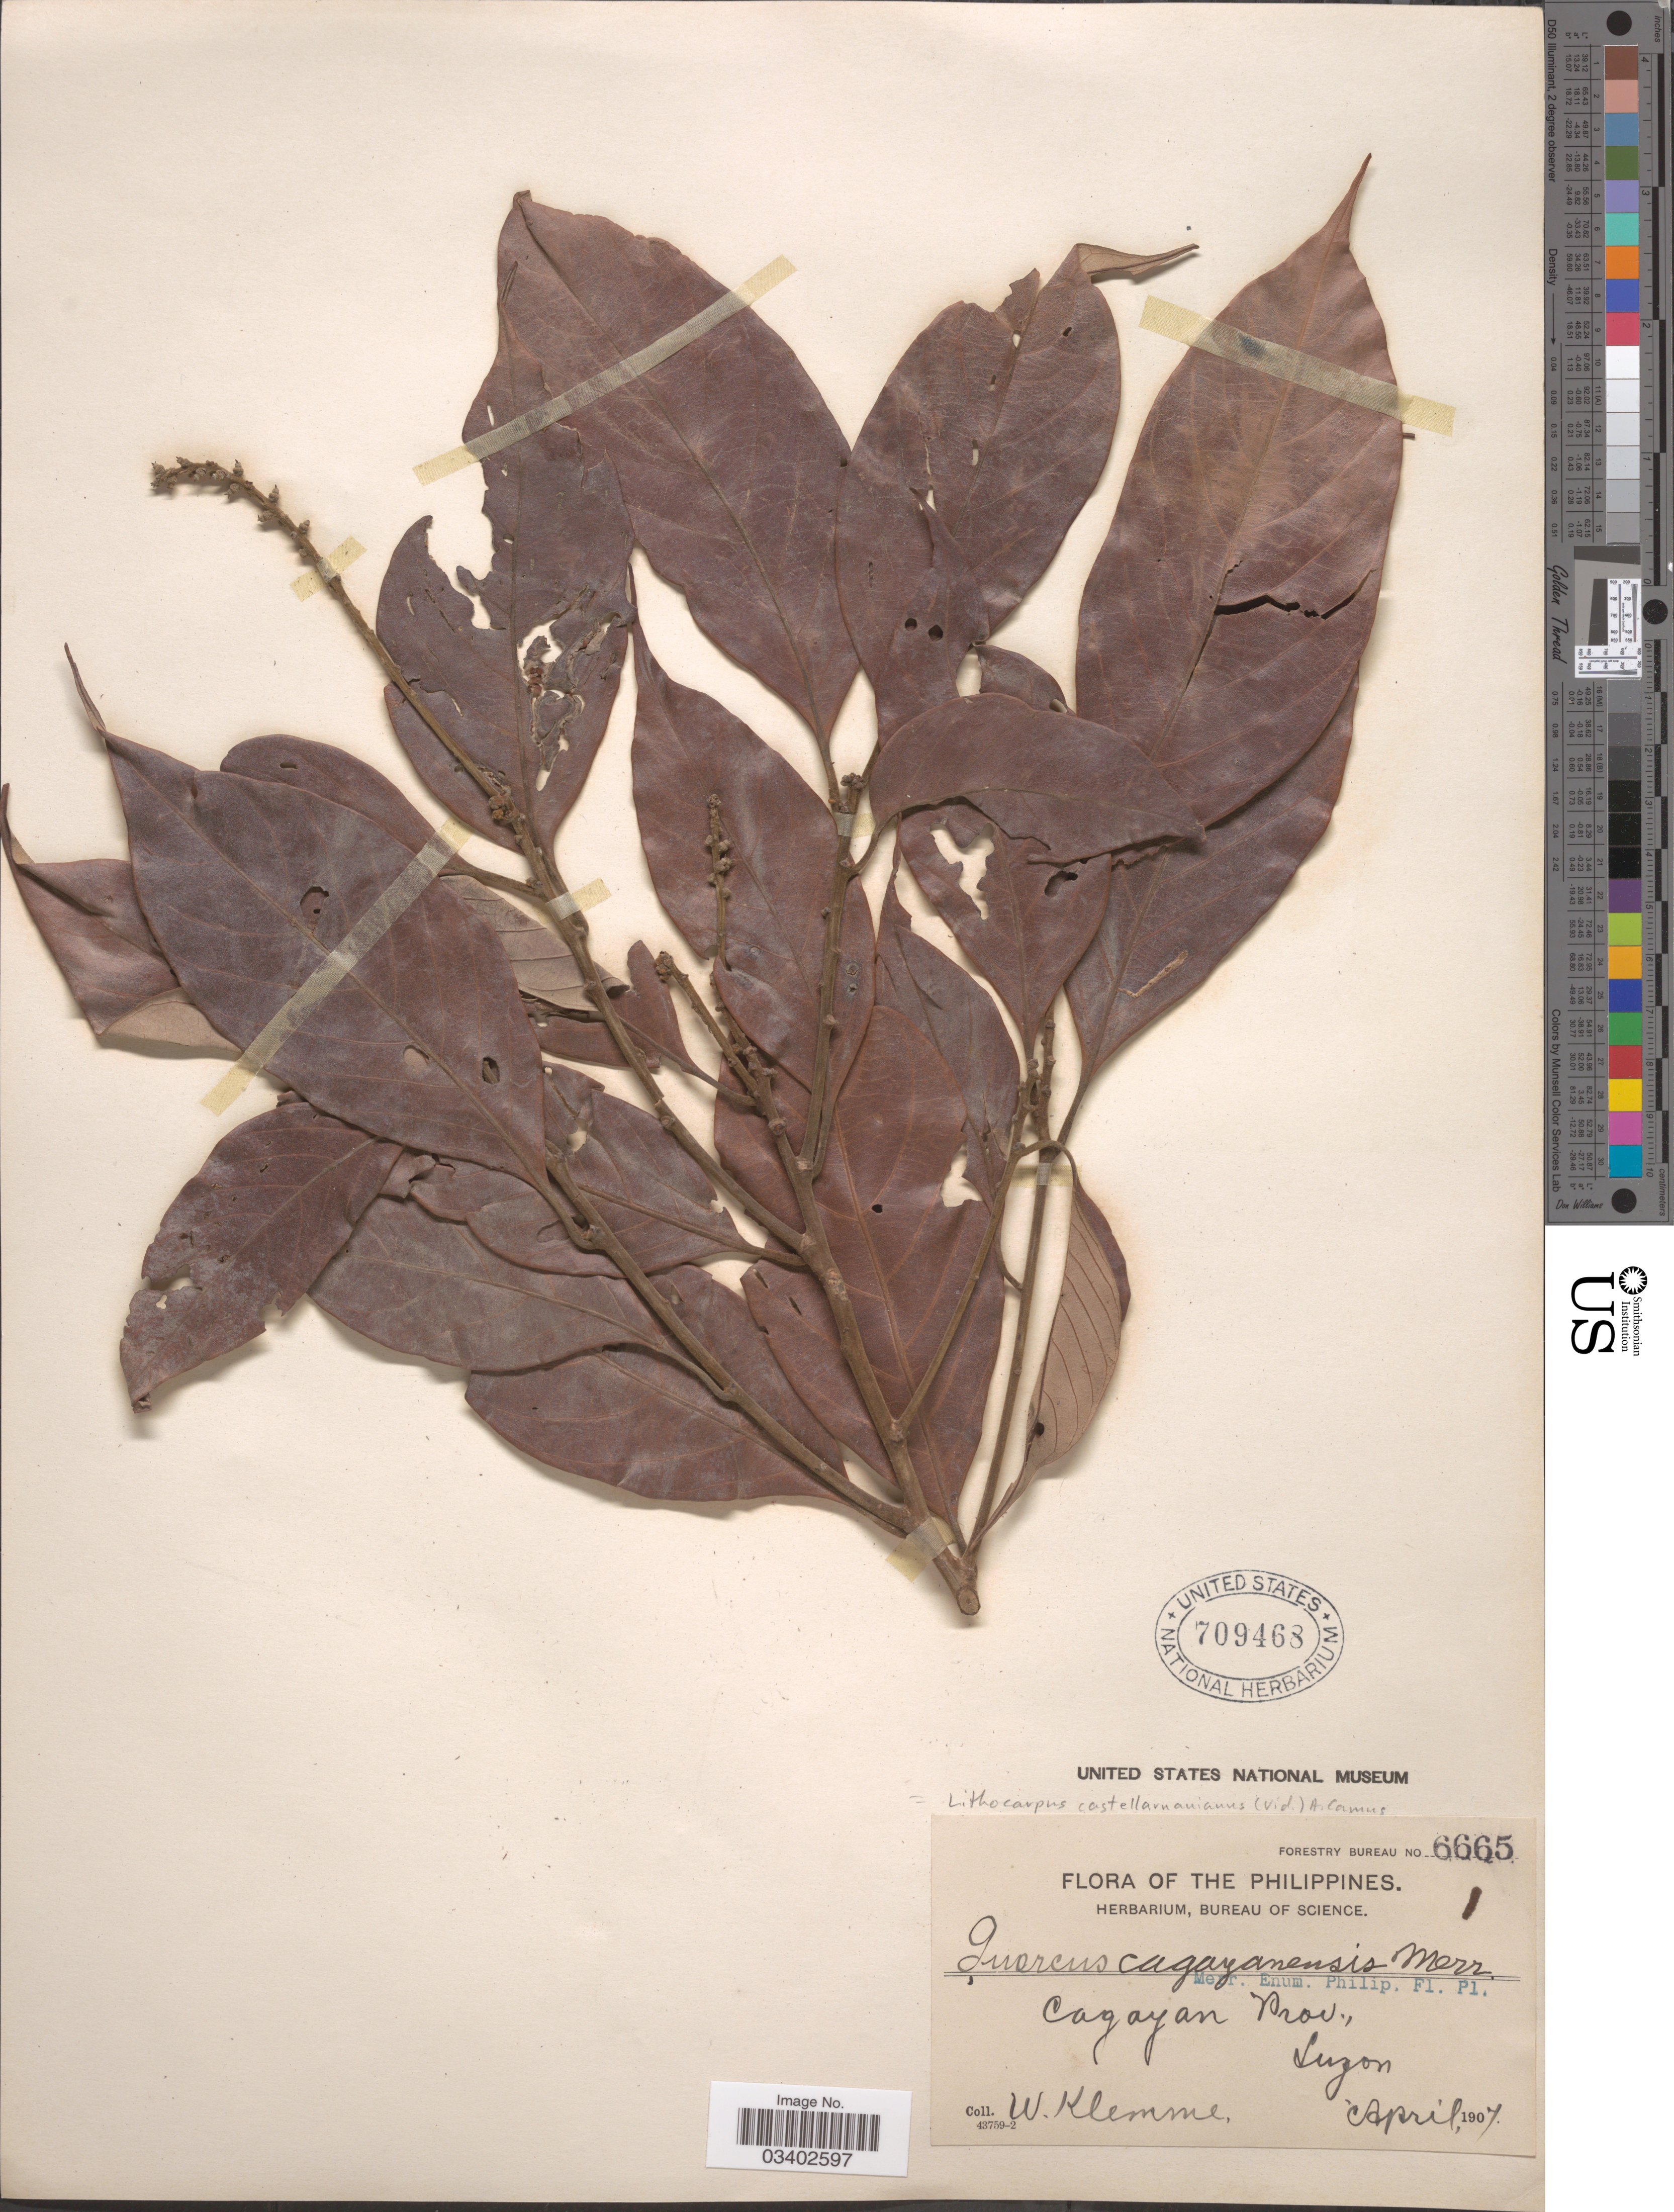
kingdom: Plantae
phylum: Tracheophyta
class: Magnoliopsida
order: Fagales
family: Fagaceae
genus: Lithocarpus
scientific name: Lithocarpus castellarnauianus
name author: (Lindl. & Wall.) A. Camus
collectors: W. Klemme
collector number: Forestry Bureau 6665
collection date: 1907-04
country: Philippines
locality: Cagayan Prov., Luzon.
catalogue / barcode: US 709468